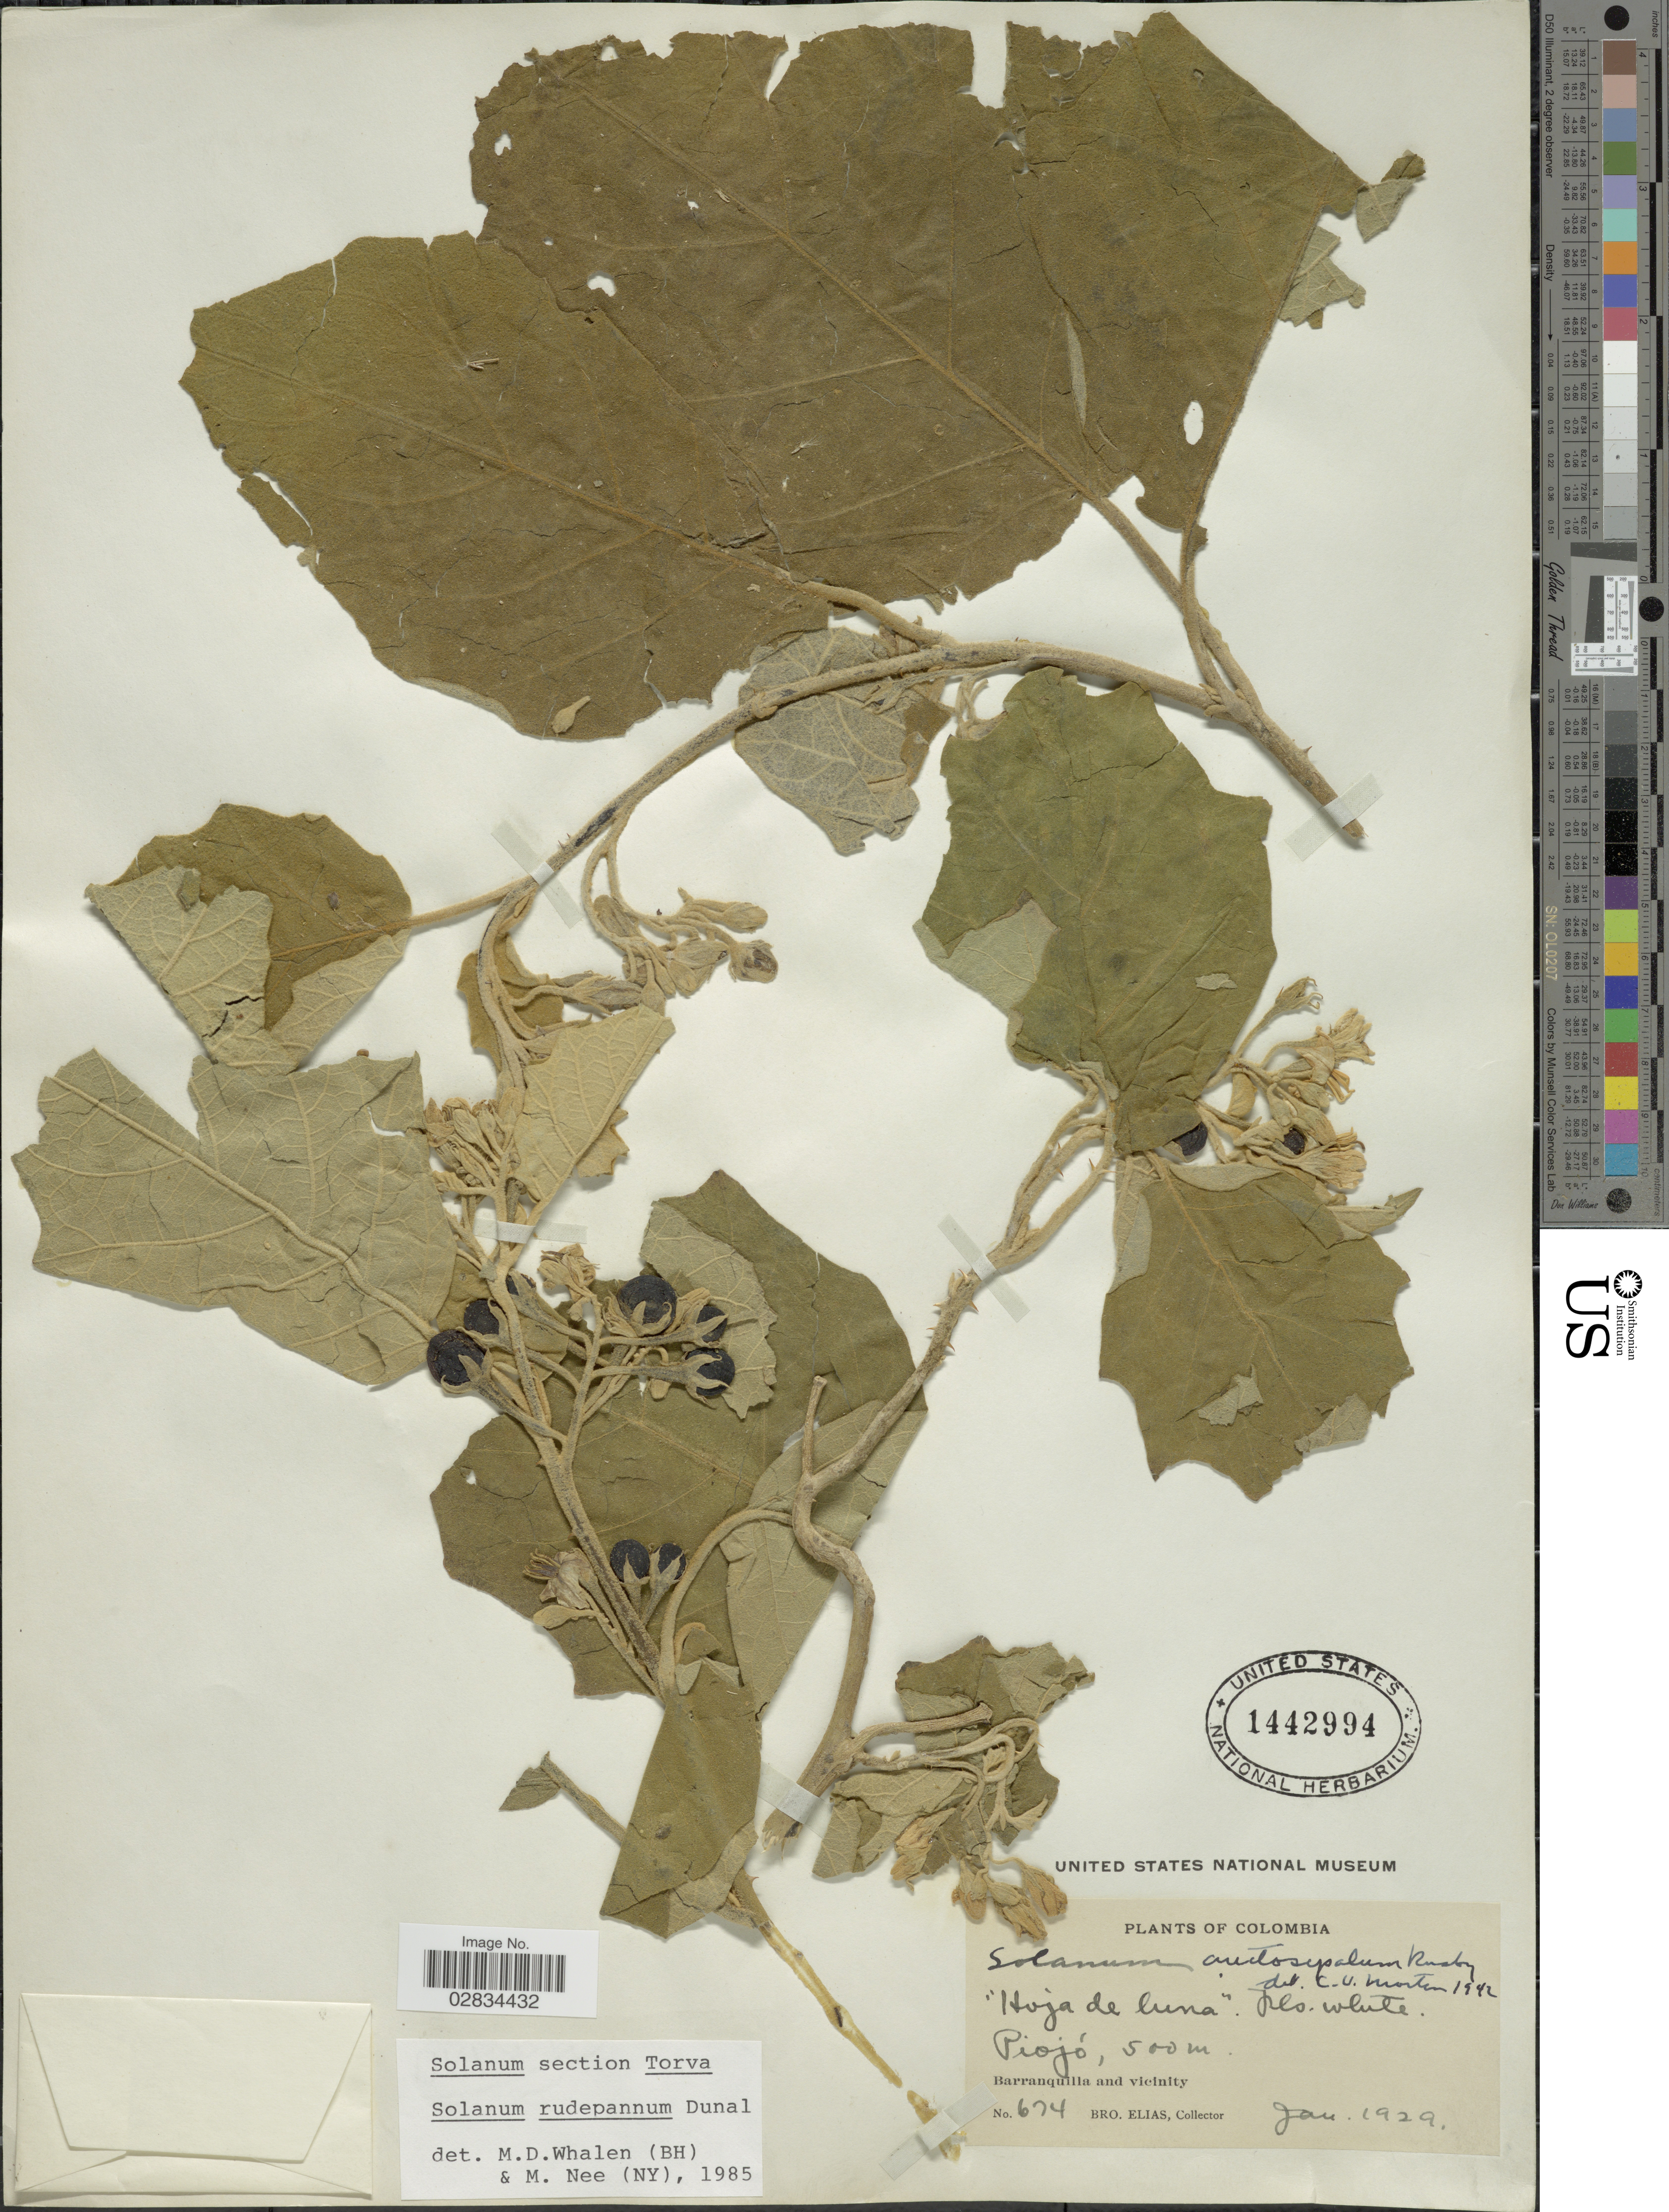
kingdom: Plantae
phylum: Tracheophyta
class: Magnoliopsida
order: Solanales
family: Solanaceae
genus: Solanum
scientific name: Solanum rudepannum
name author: Dunal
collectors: Bro. Elias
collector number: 674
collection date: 1929-01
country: Colombia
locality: Piojó. Barranquilla and vicinity.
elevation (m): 500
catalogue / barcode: US 1442994